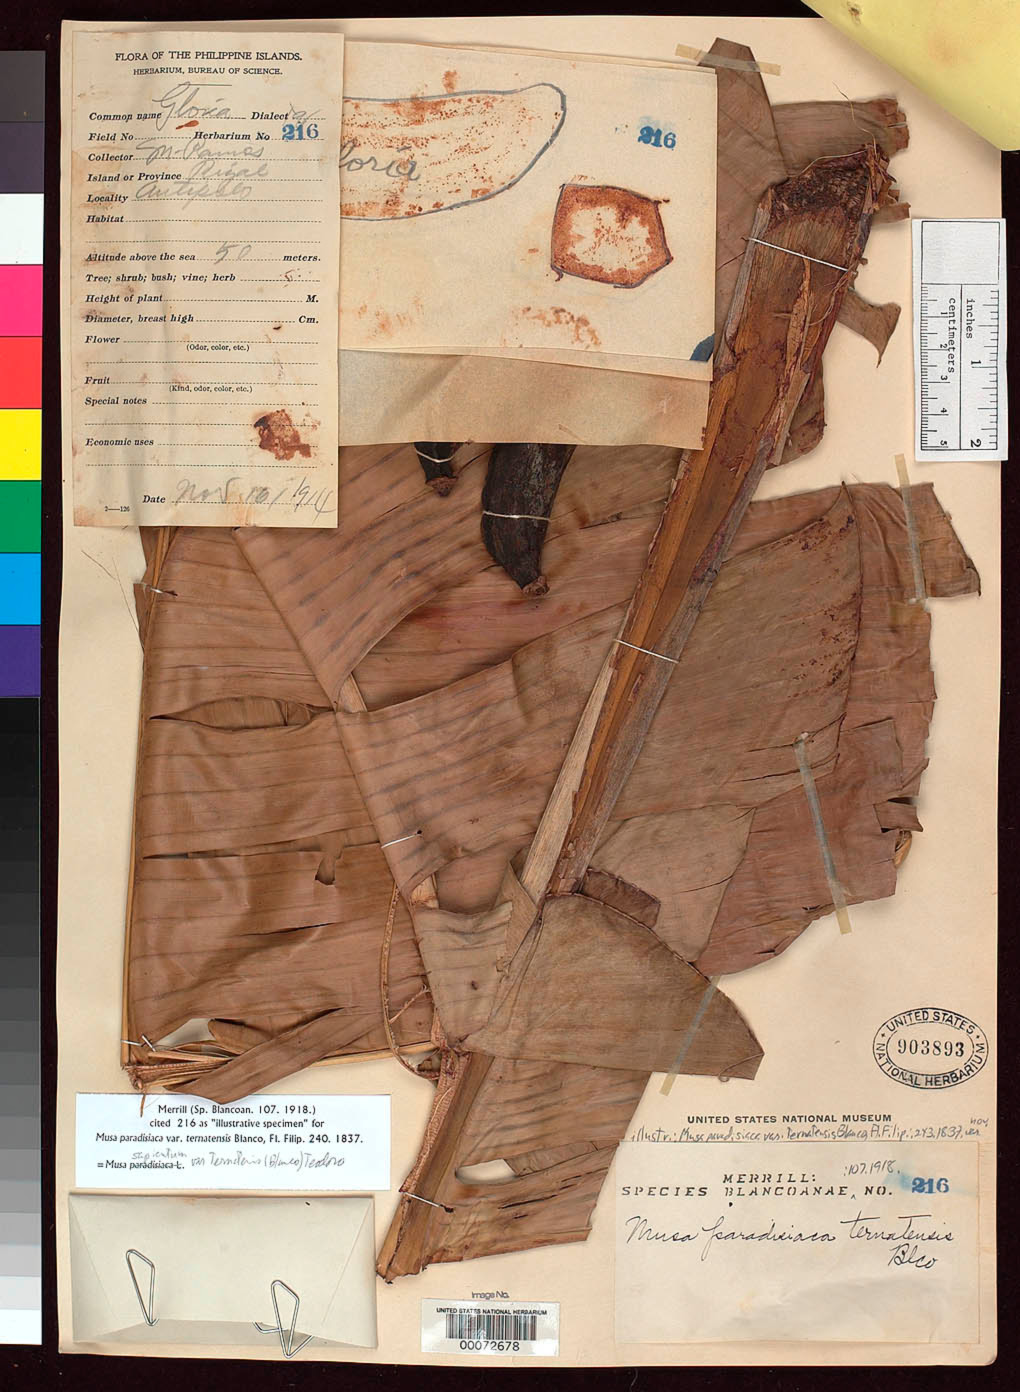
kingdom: Plantae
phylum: Tracheophyta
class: Liliopsida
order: Zingiberales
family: Musaceae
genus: Musa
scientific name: Musa x paradisiaca var. ternatensis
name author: Blanco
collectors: M. Ramos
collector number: Sp. Blancoan. 0216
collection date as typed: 16 Nov 1914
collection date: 1914-11-16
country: Philippines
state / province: Calabarzon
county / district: Rizal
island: Luzon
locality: Antipolo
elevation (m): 50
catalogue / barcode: US 903893